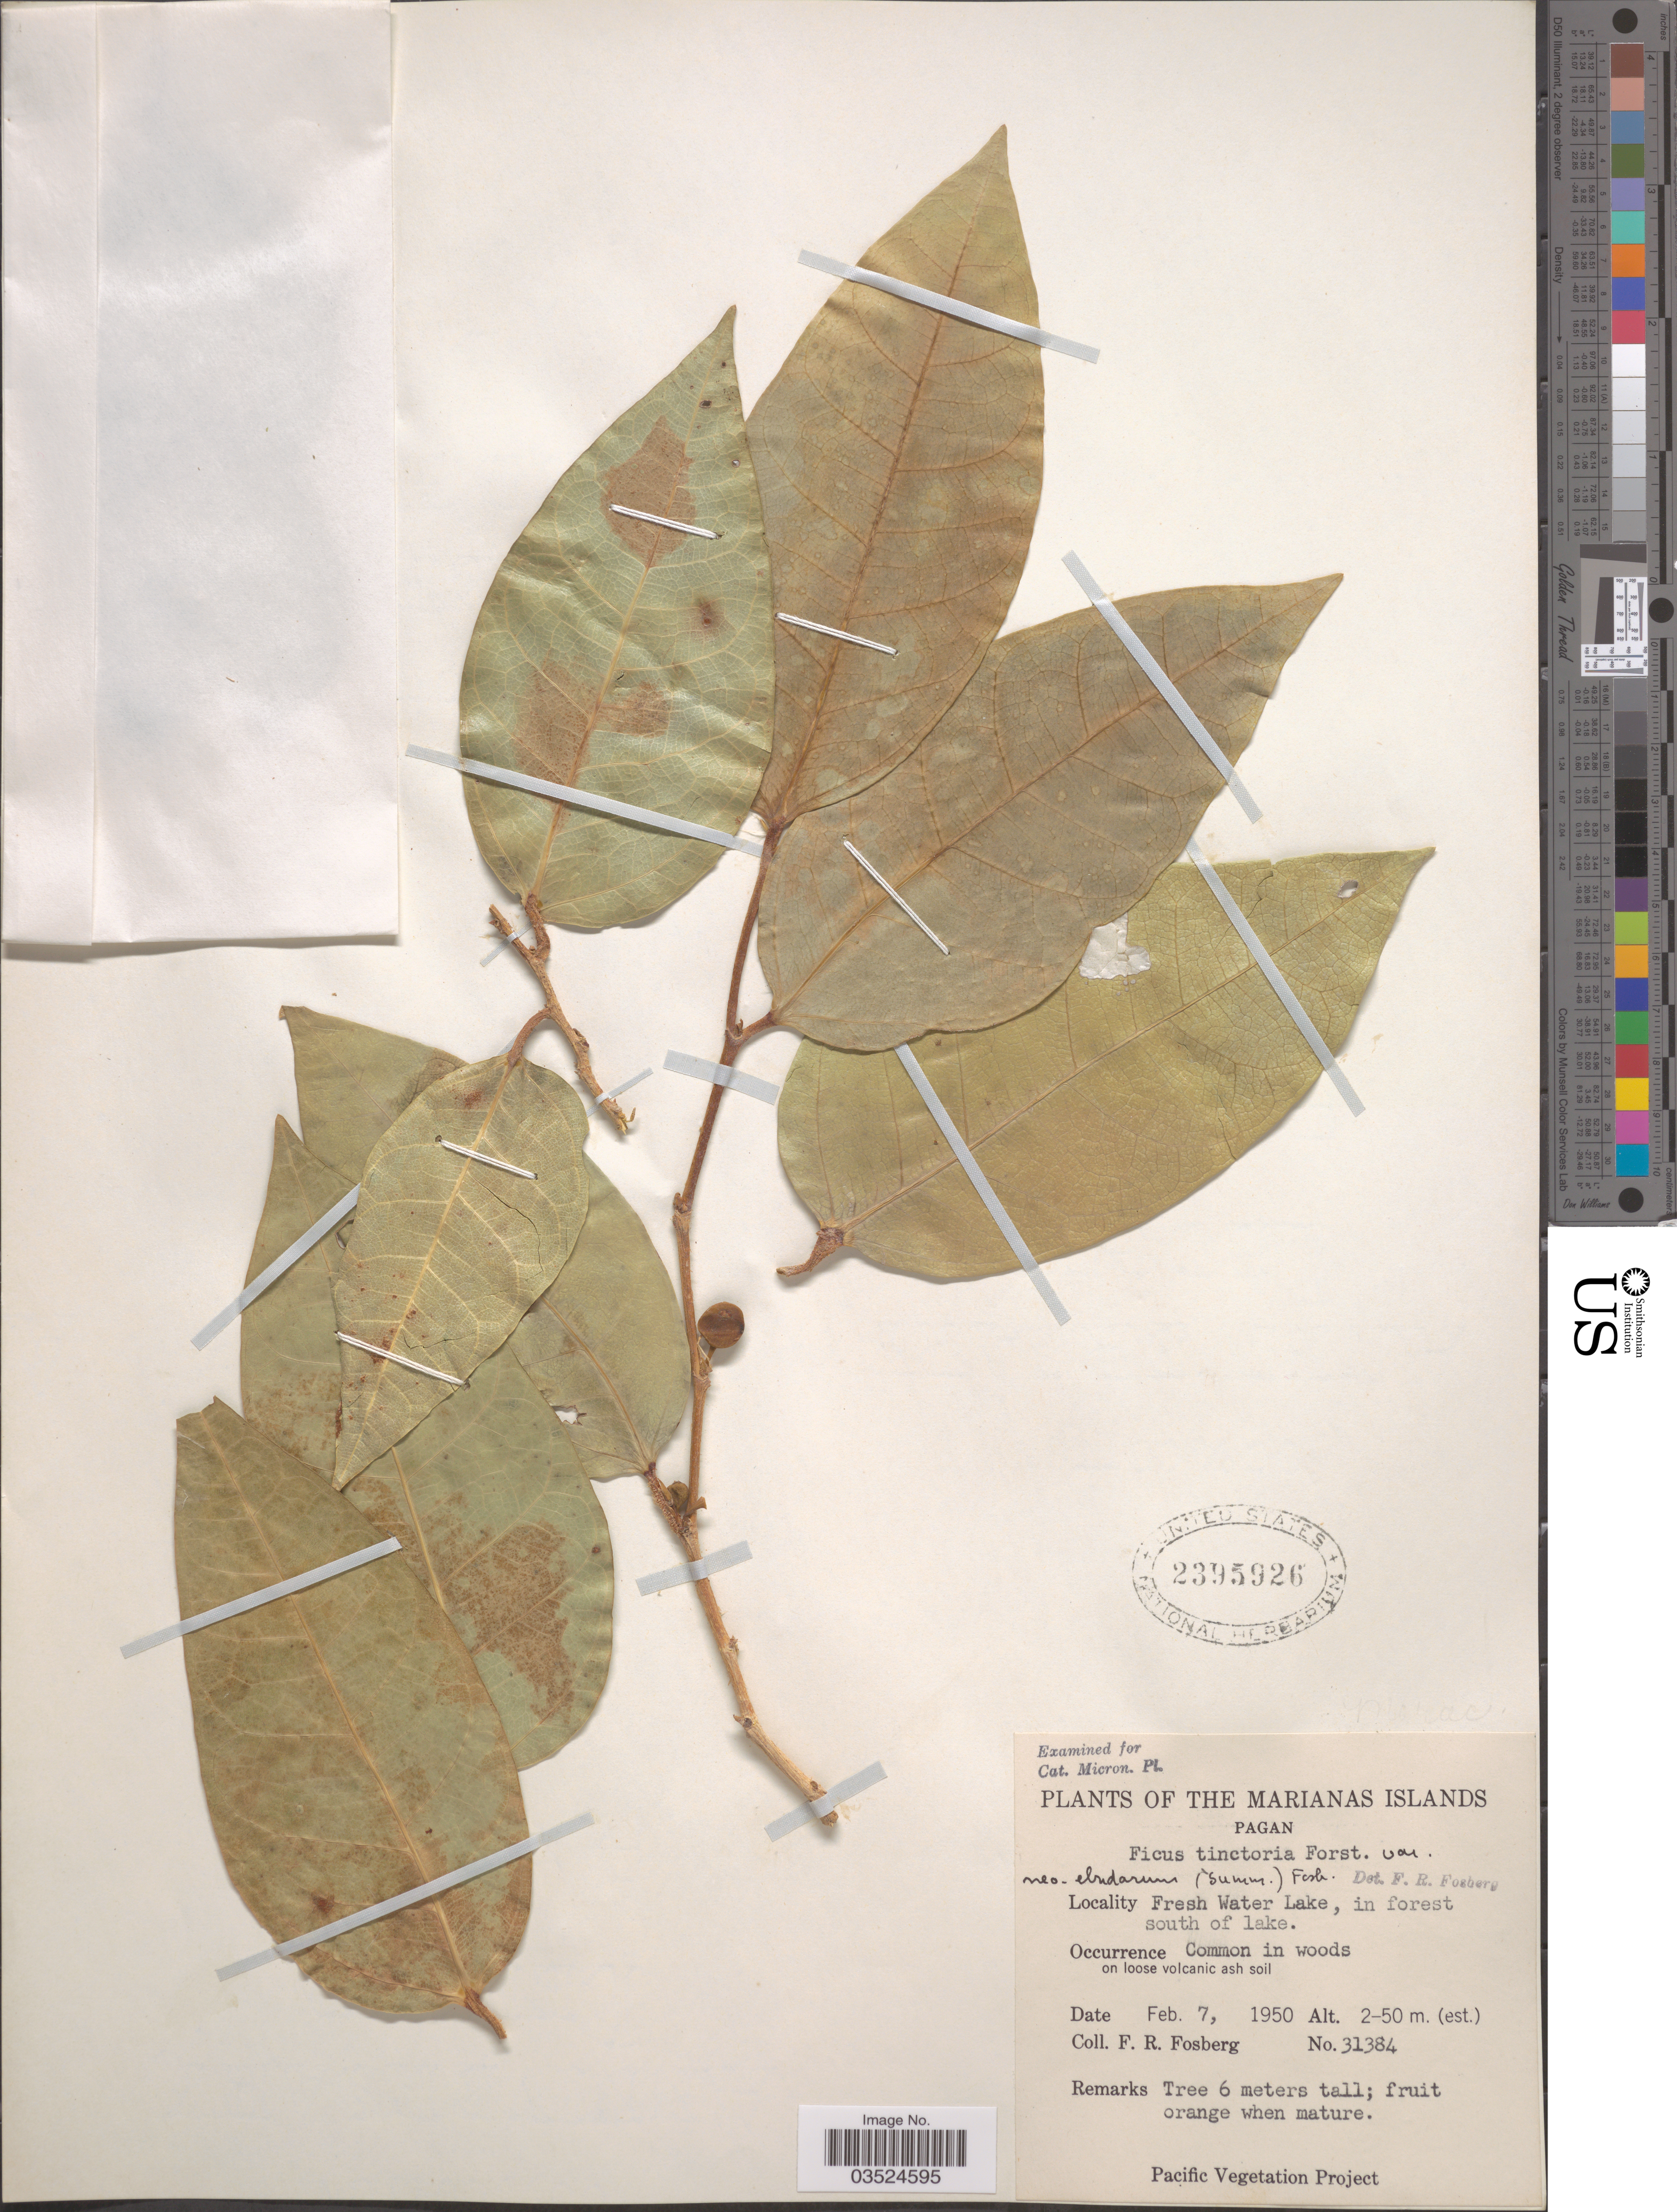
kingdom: Plantae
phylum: Tracheophyta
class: Magnoliopsida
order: Rosales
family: Moraceae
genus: Ficus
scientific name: Ficus tinctoria var. neoebudarum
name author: (Summerh.) Fosberg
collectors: F. R. Fosberg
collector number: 31384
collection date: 1950-02-07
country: Northern Mariana Islands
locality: The Marianas Islands. Pagan. Fresh Water Lake, in forest south of lake.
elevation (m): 2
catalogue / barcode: US 2395926